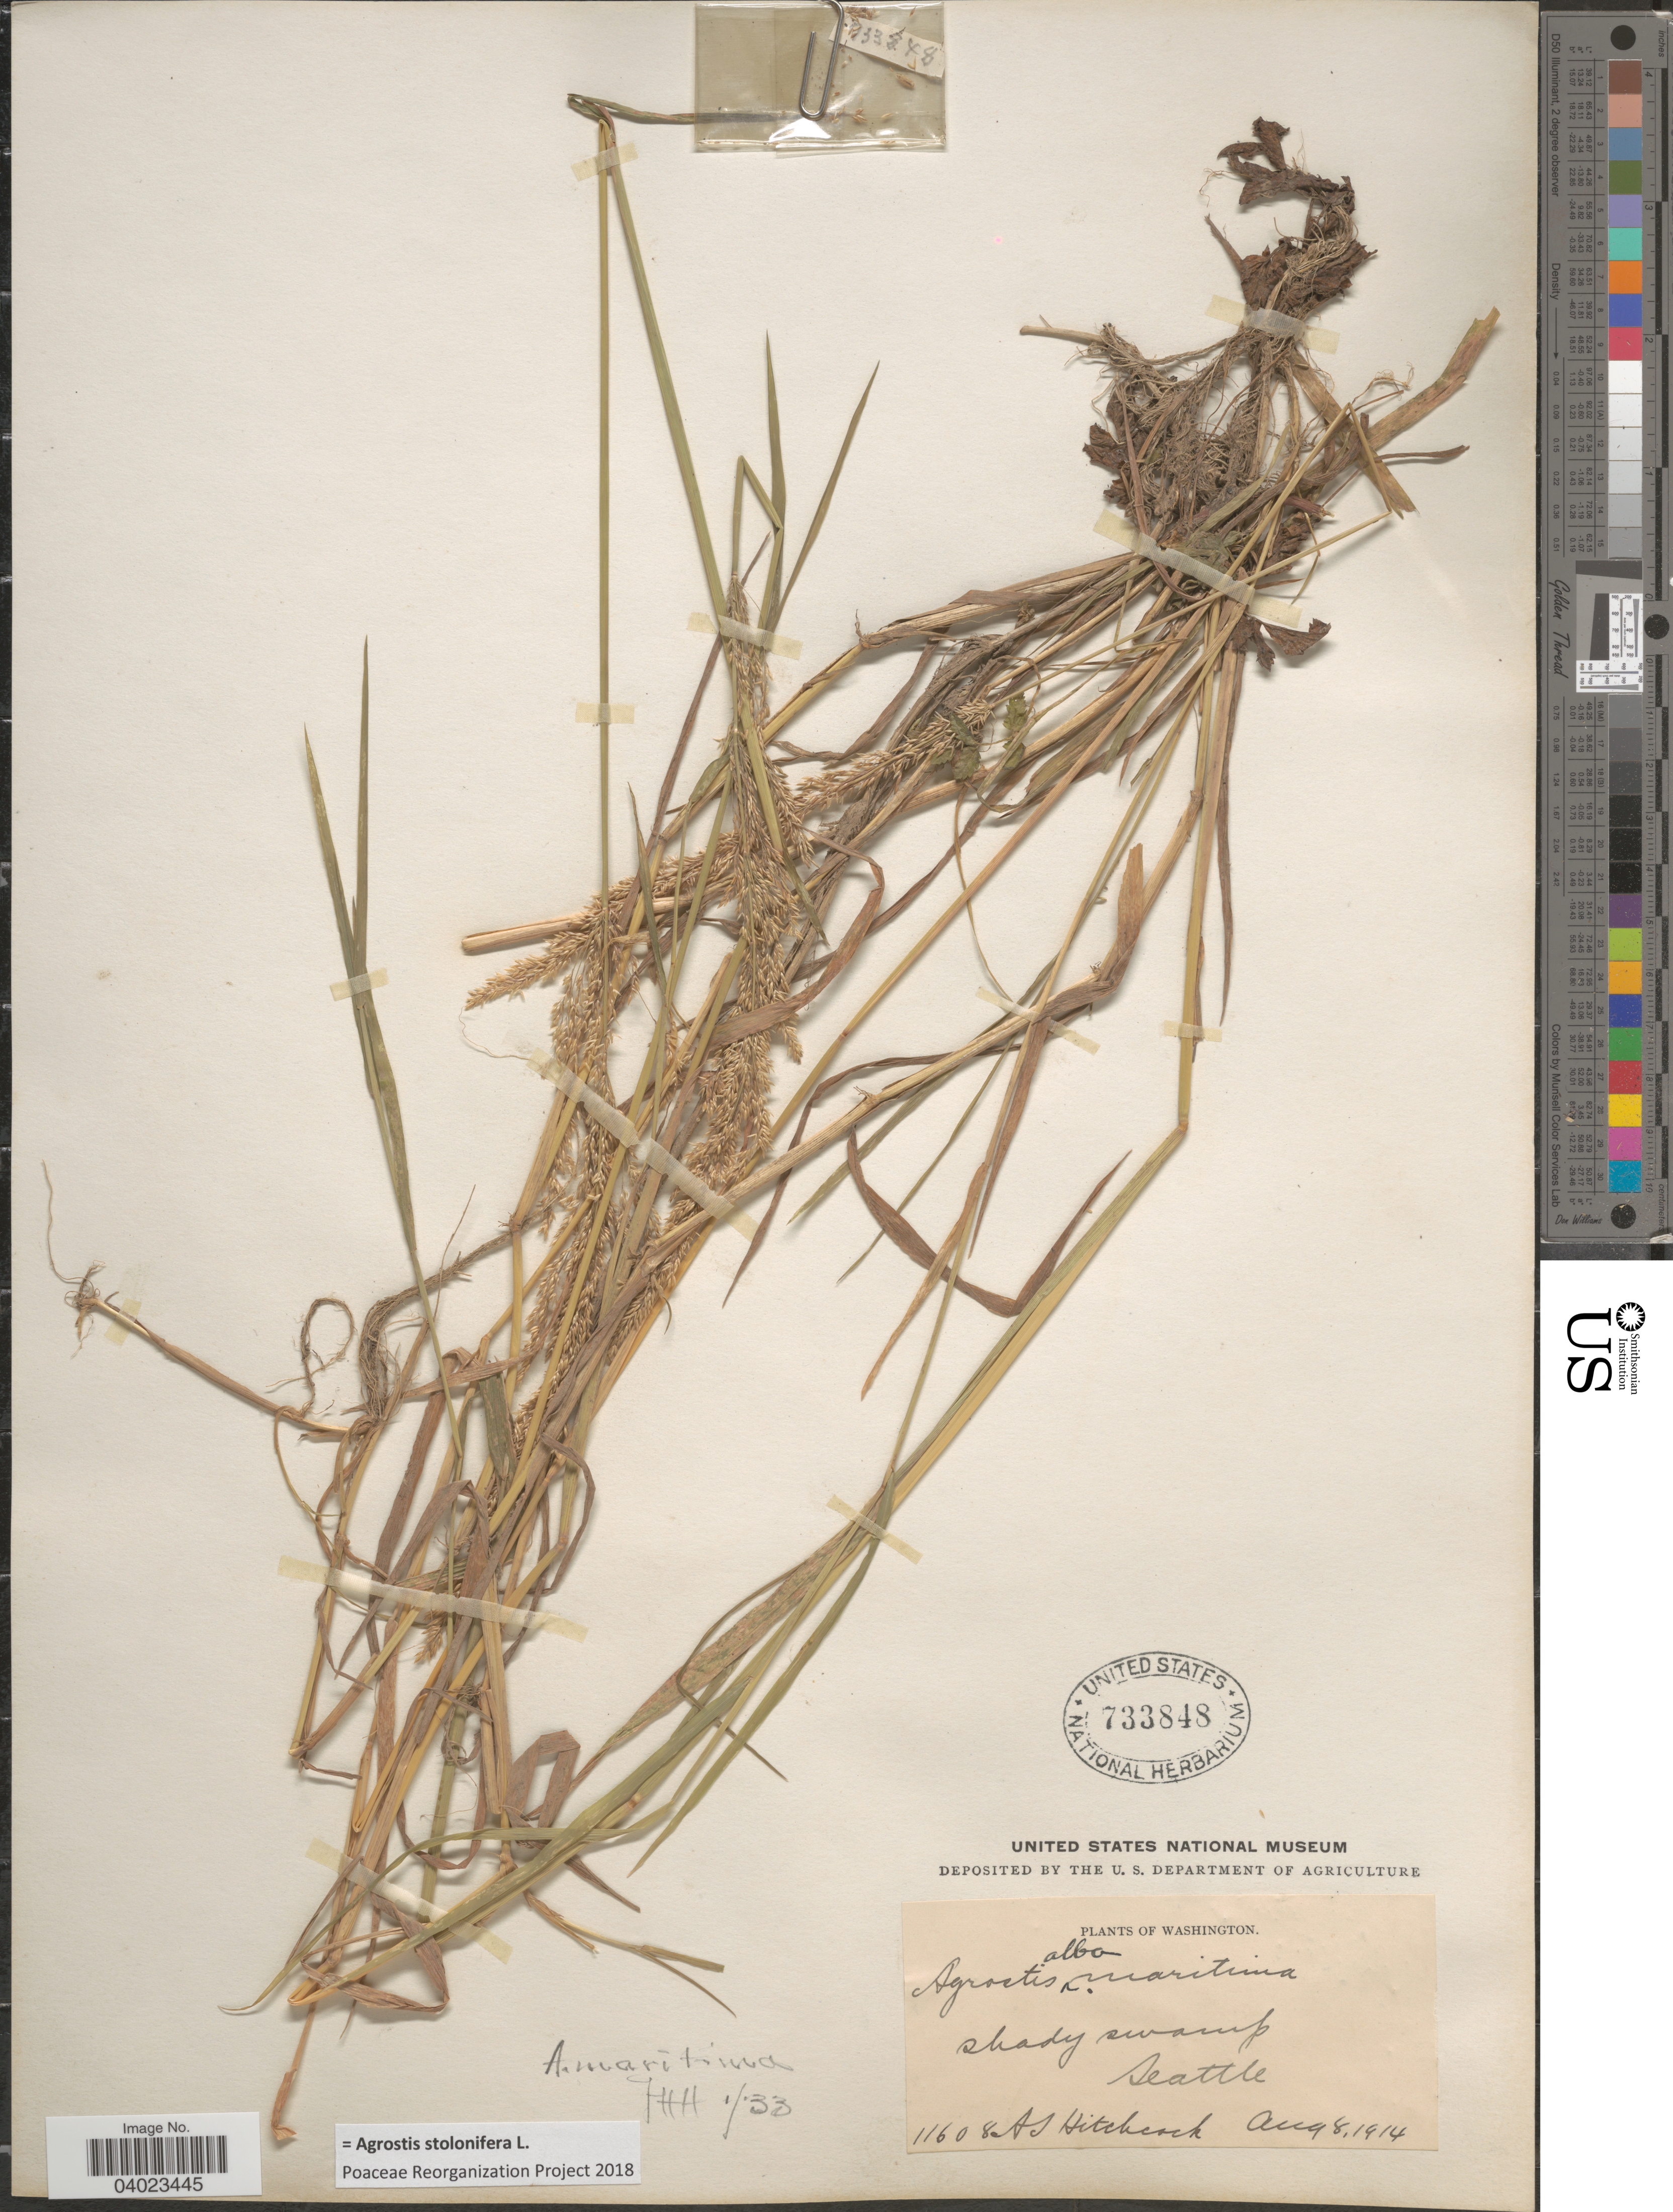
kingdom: Plantae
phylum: Tracheophyta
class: Liliopsida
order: Poales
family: Poaceae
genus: Agrostis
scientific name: Agrostis stolonifera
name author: L.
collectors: A. S. Hitchcock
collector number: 11608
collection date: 1914-08-08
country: United States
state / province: Washington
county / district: King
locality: Seattle.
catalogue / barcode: US 733848